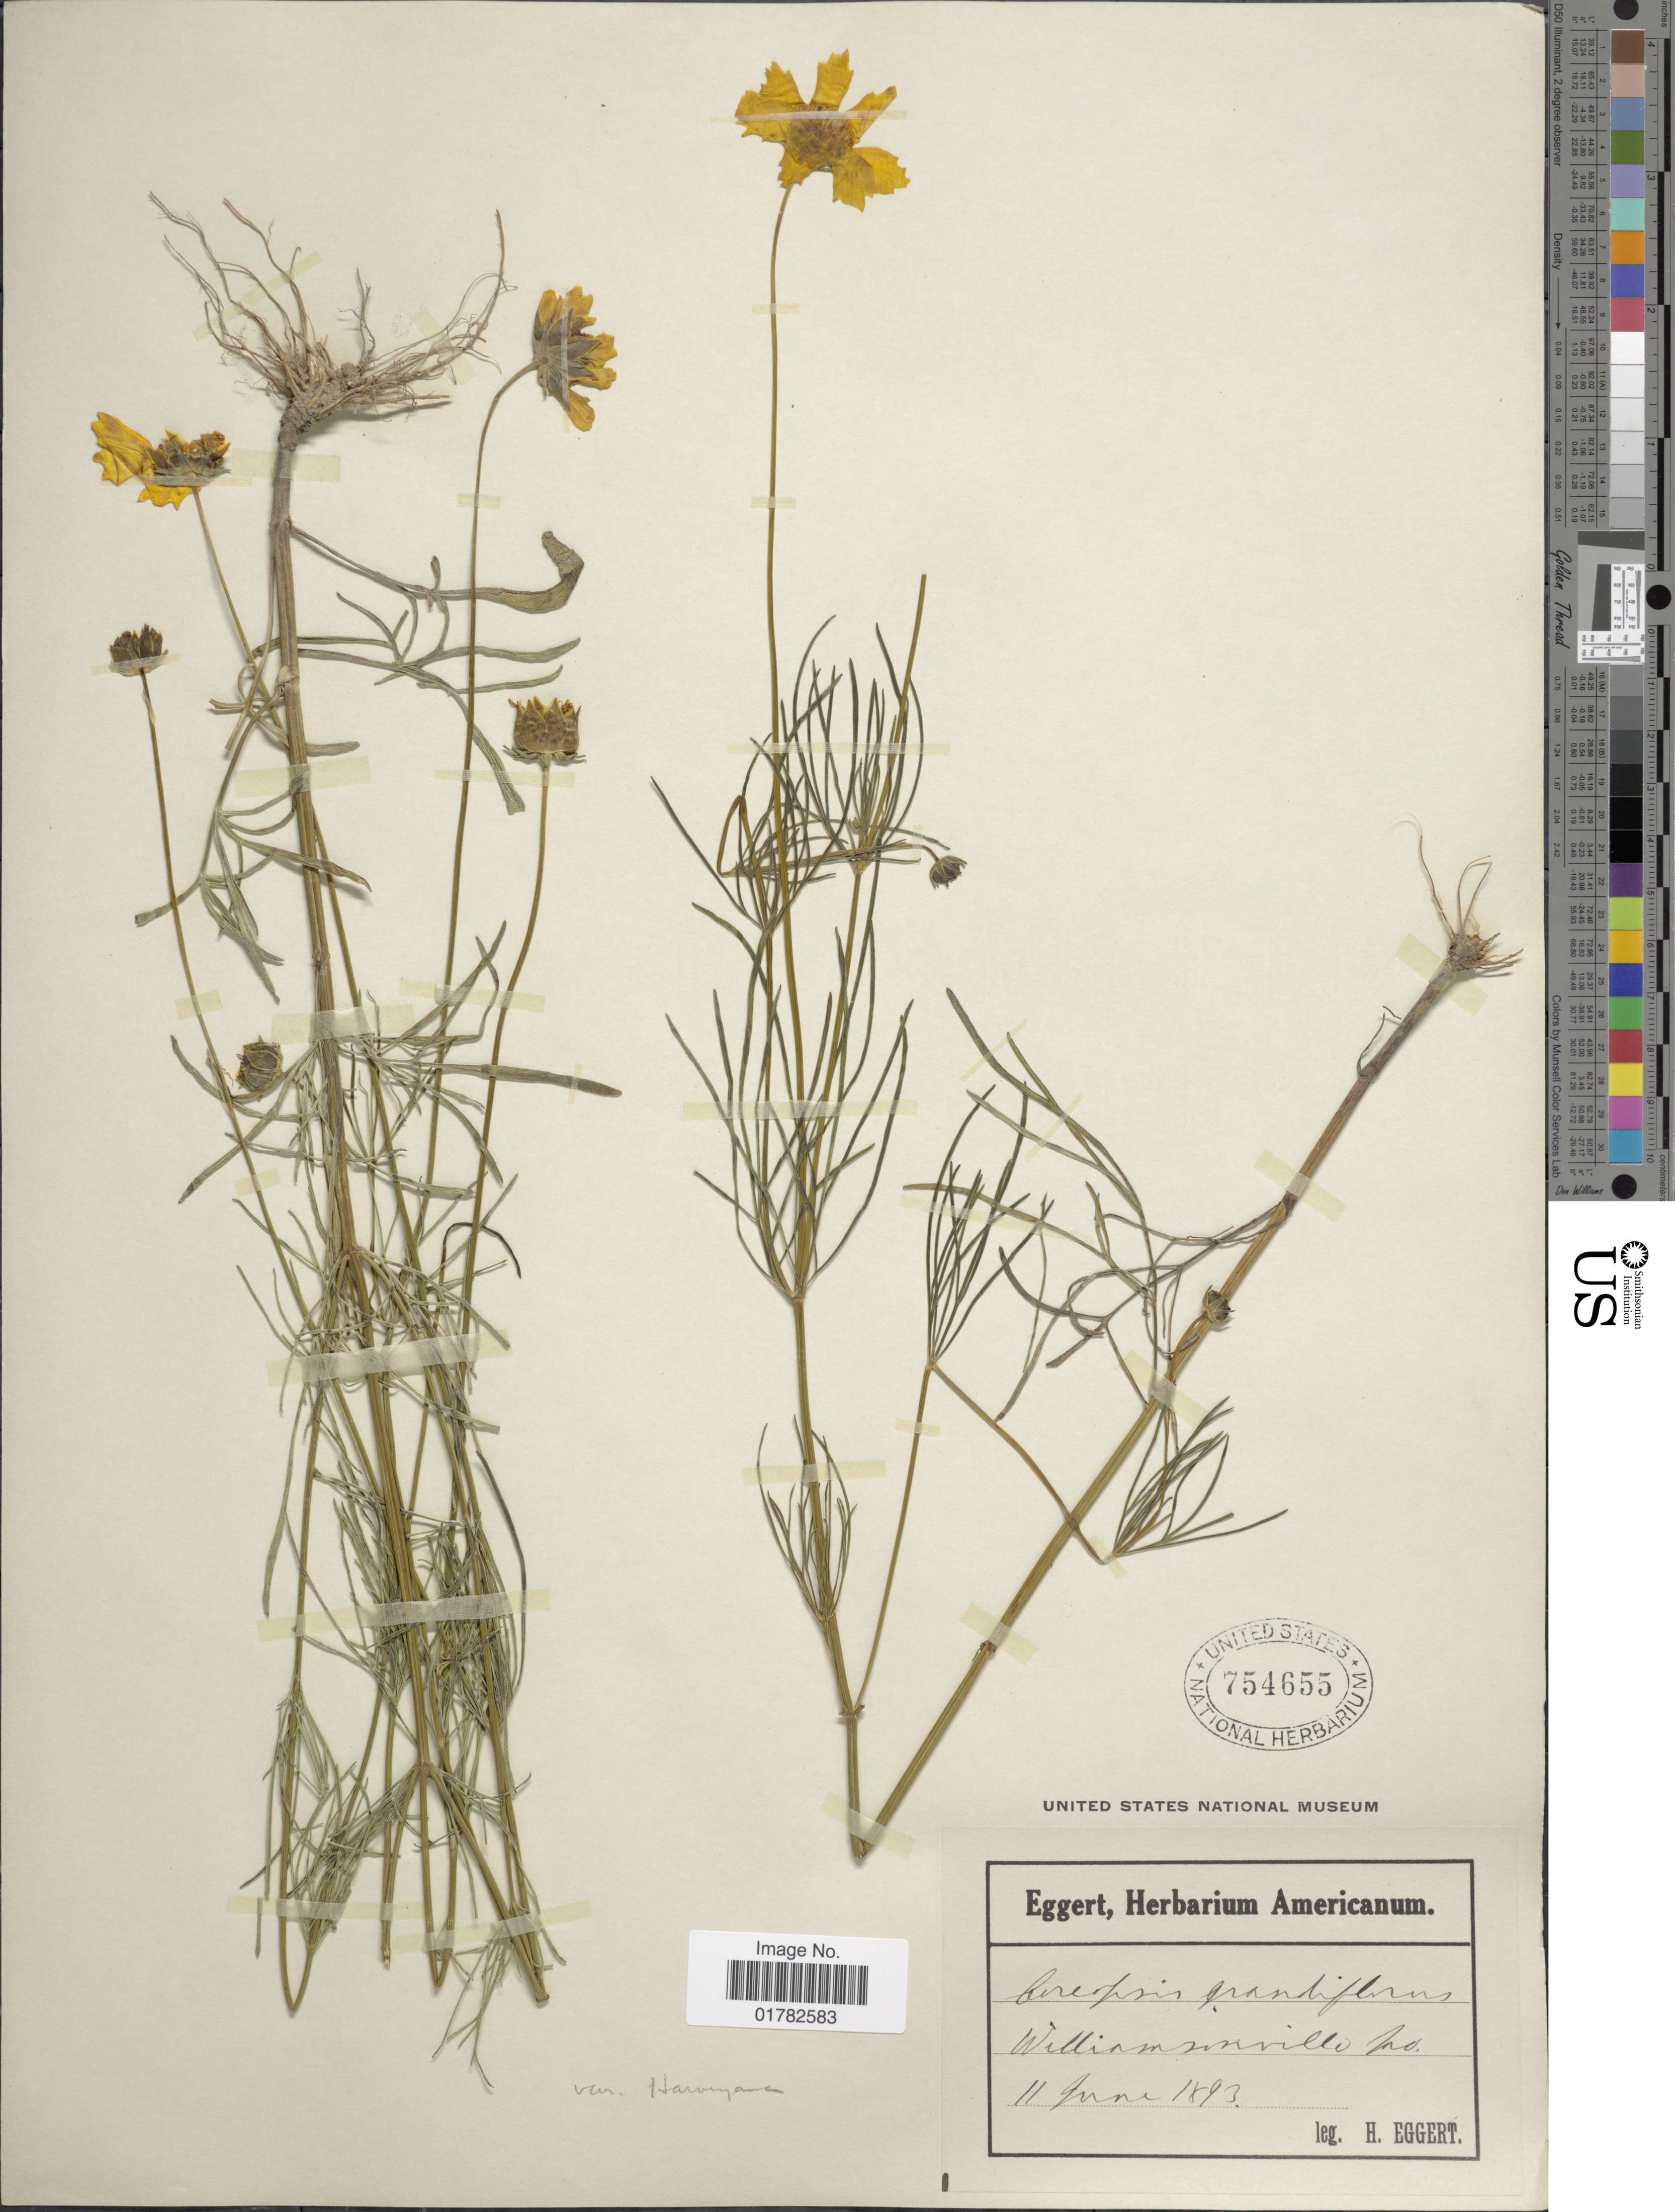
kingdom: Plantae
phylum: Tracheophyta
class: Magnoliopsida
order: Asterales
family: Asteraceae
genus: Coreopsis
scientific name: Coreopsis grandiflora var. harveyana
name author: (A. Gray) Sherff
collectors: H. Eggert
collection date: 1893-06-11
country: United States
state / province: Missouri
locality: Williamsville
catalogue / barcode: US 754655